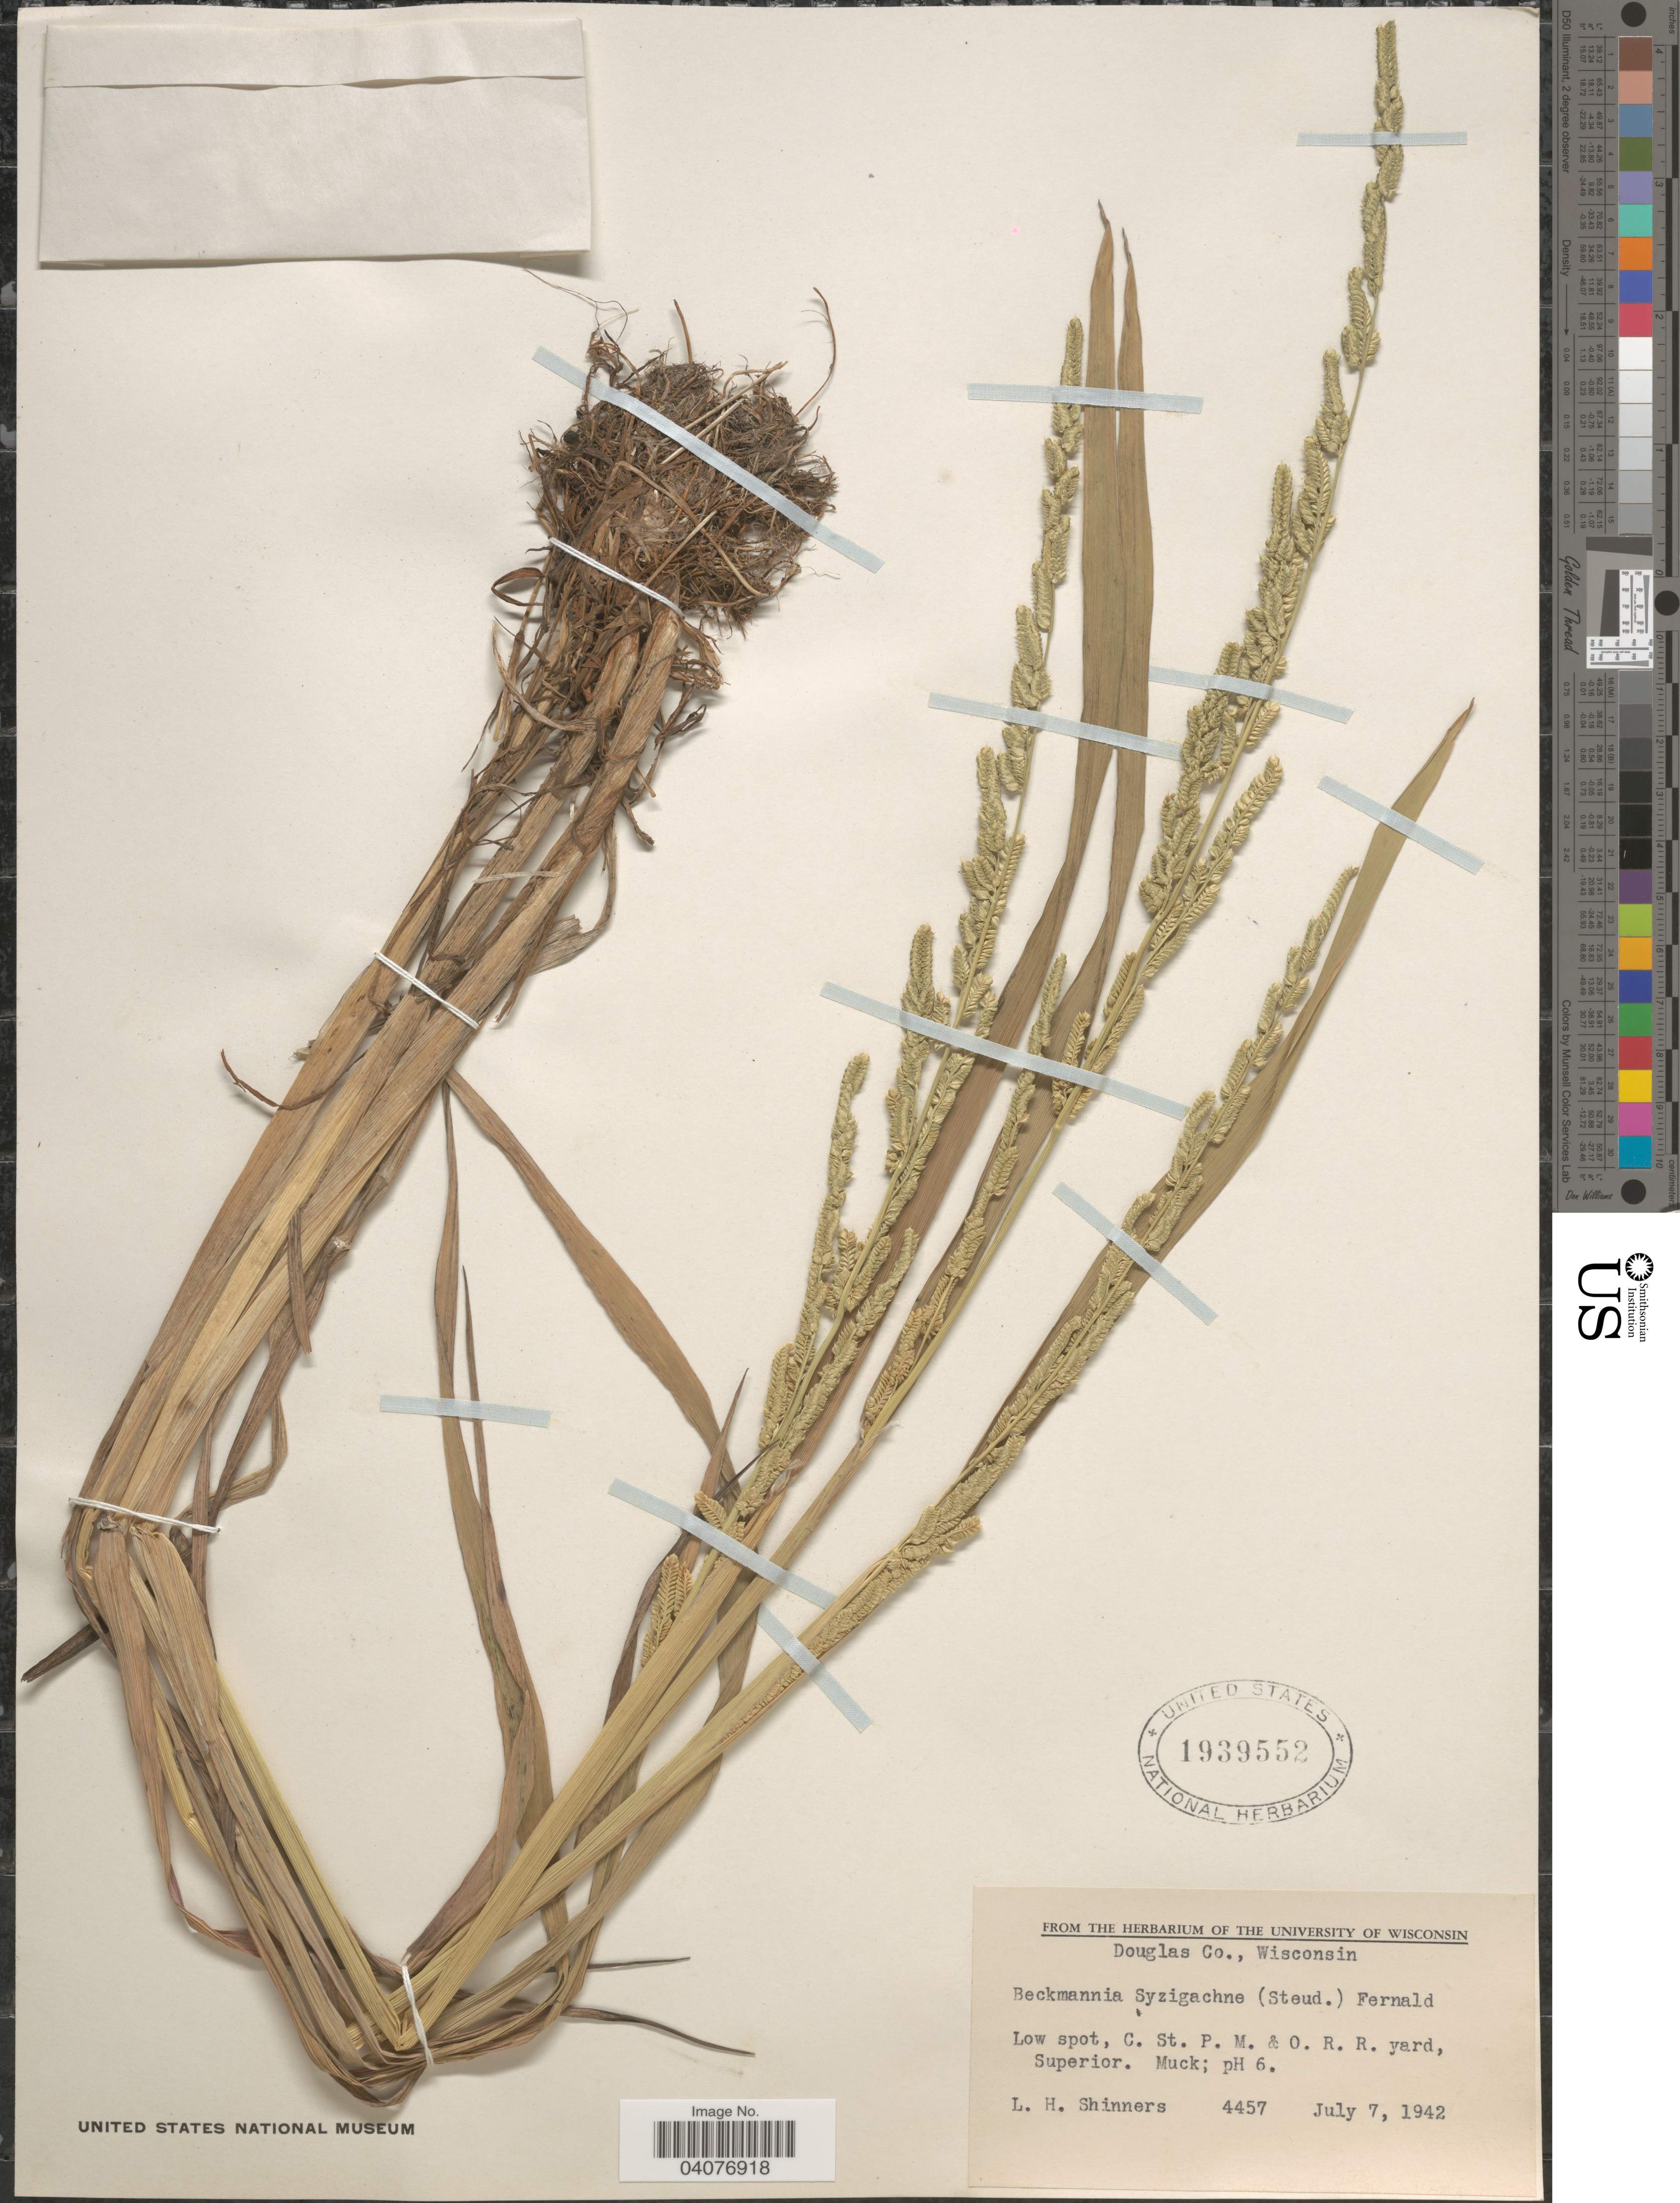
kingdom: Plantae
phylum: Tracheophyta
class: Liliopsida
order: Poales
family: Poaceae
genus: Beckmannia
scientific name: Beckmannia syzigachne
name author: (Steud.) Fernald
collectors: L. H. Shinners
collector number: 4457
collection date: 1942-07-07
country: United States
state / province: Wisconsin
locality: Douglas Co. Low spot, C. St. P. M. & O. R. R. yard, Superior.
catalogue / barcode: US 1939552